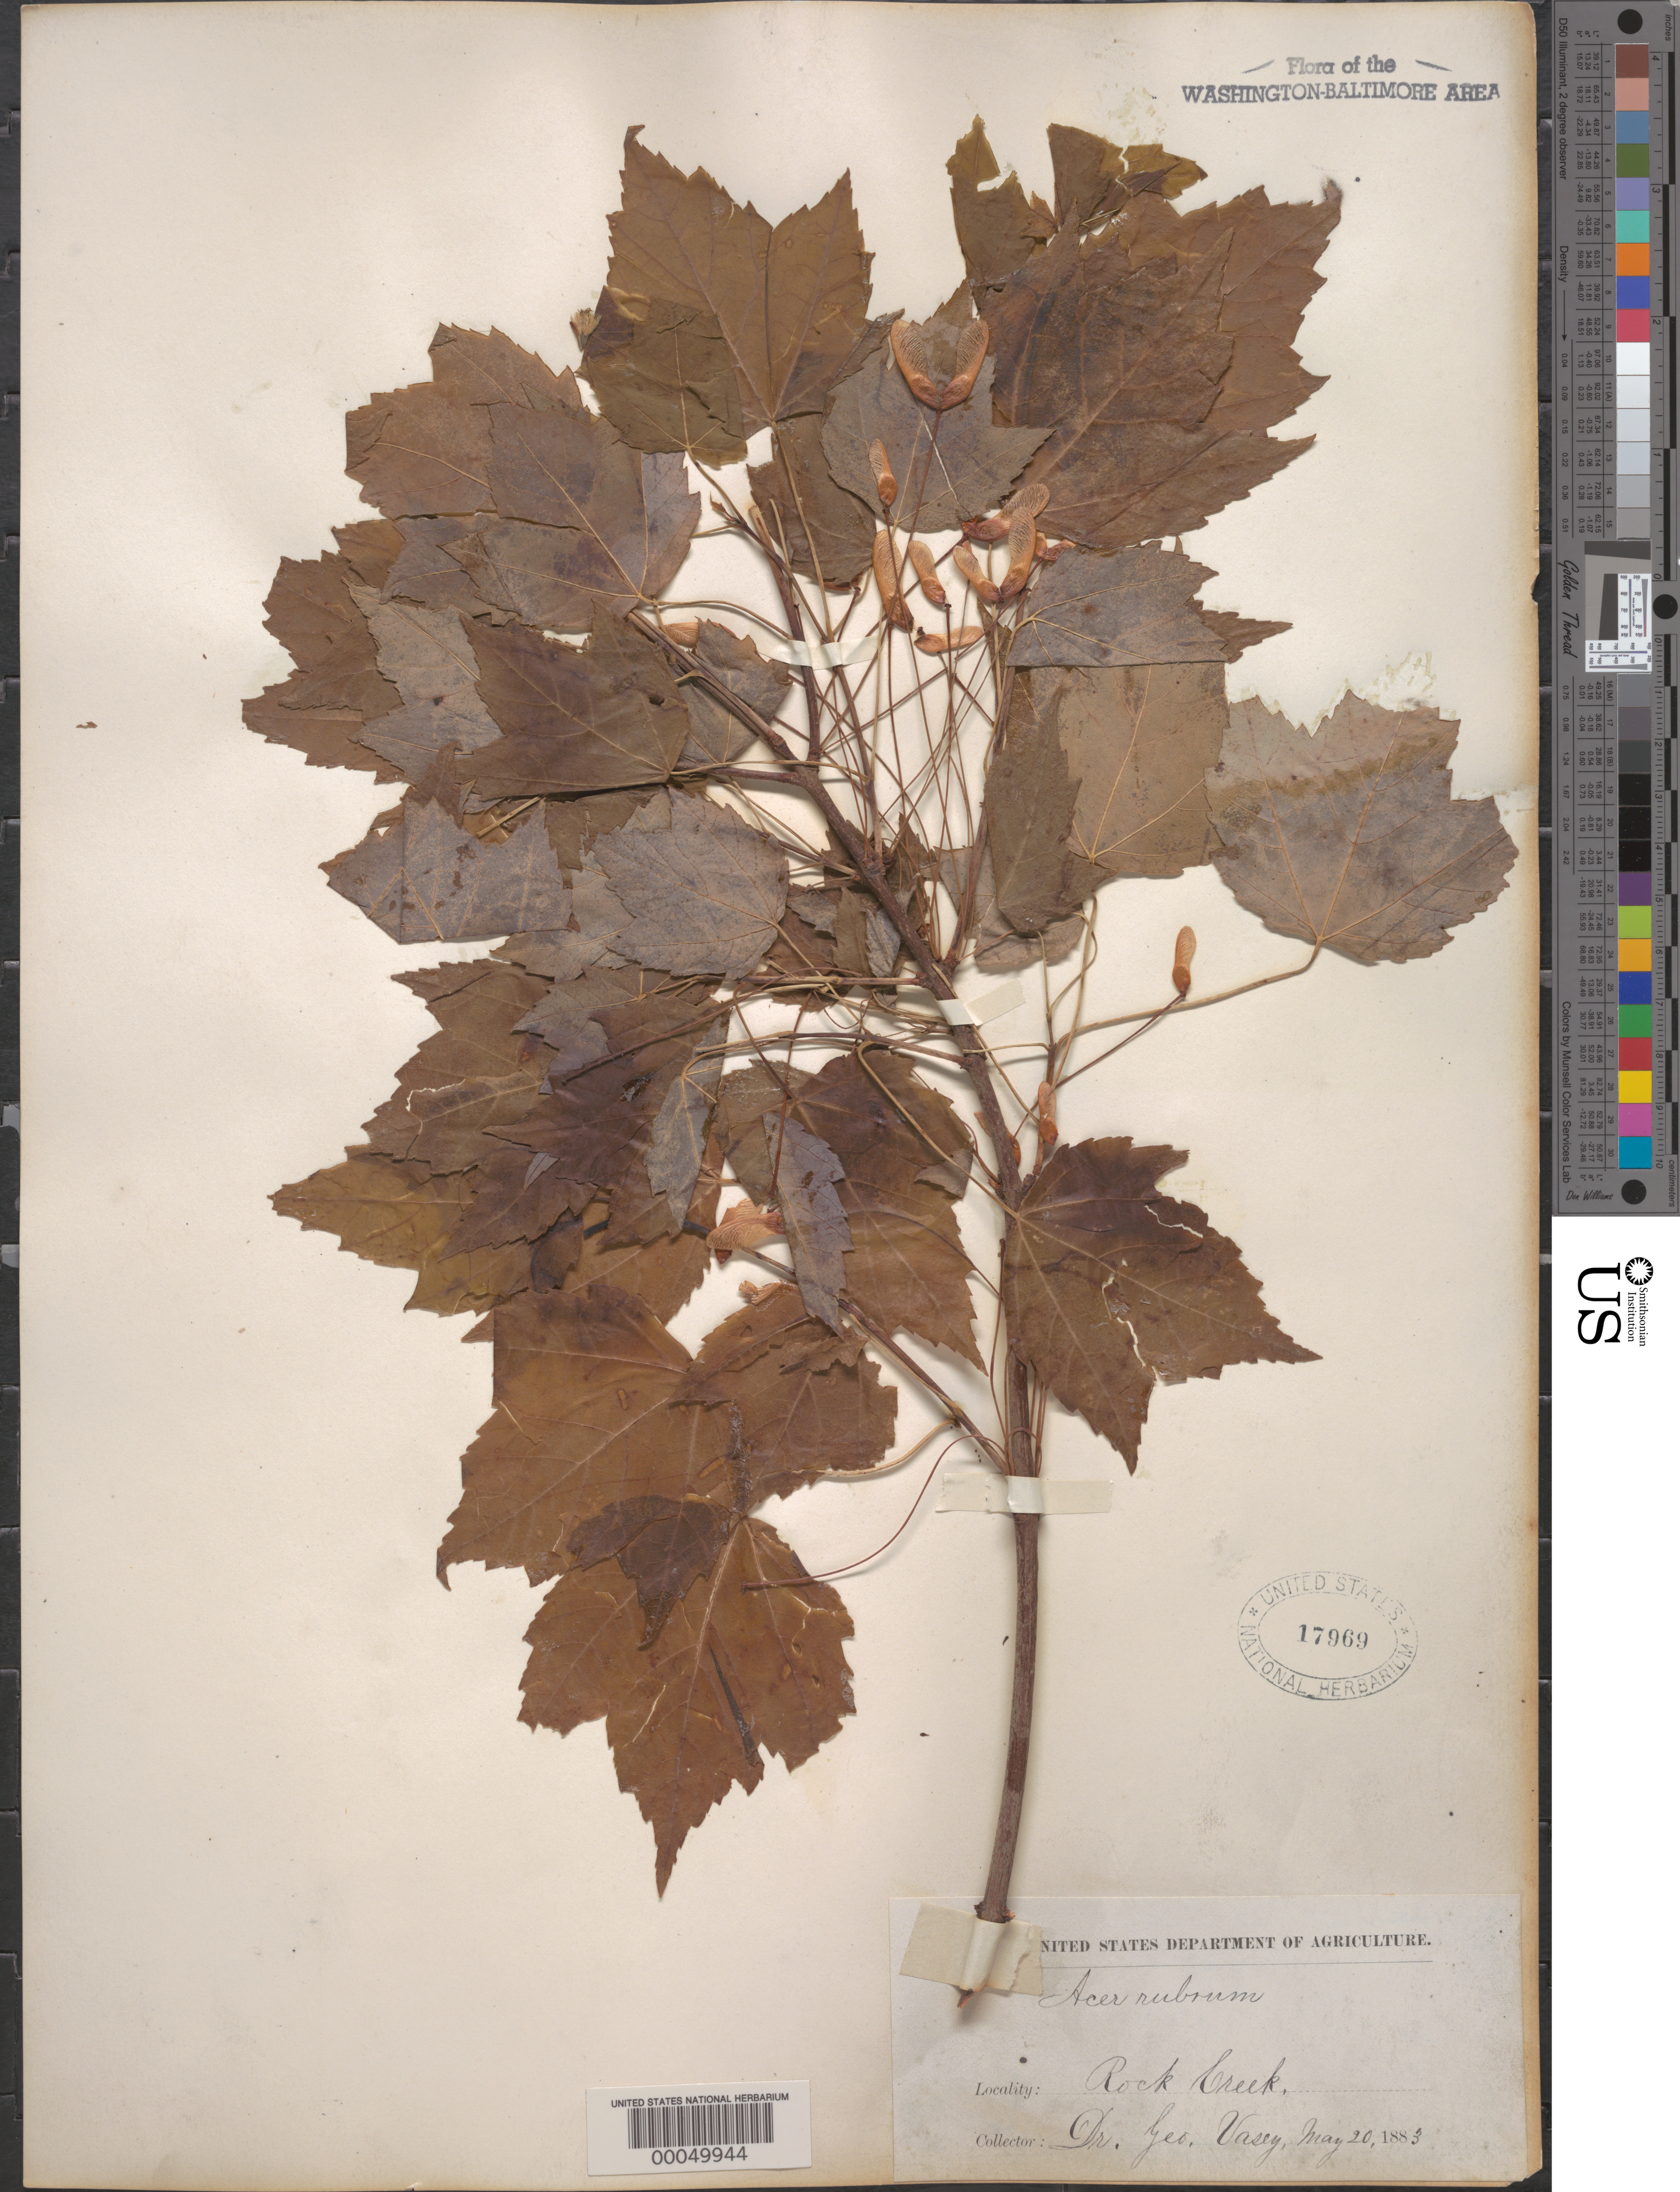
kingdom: Plantae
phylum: Tracheophyta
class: Magnoliopsida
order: Sapindales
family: Sapindaceae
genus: Acer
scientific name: Acer rubrum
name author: L.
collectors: G. Vasey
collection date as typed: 20 May 1883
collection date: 1883-05-20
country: United States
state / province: District of Columbia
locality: Rock Creek Rock Creek Park & vicinity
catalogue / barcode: US 17969